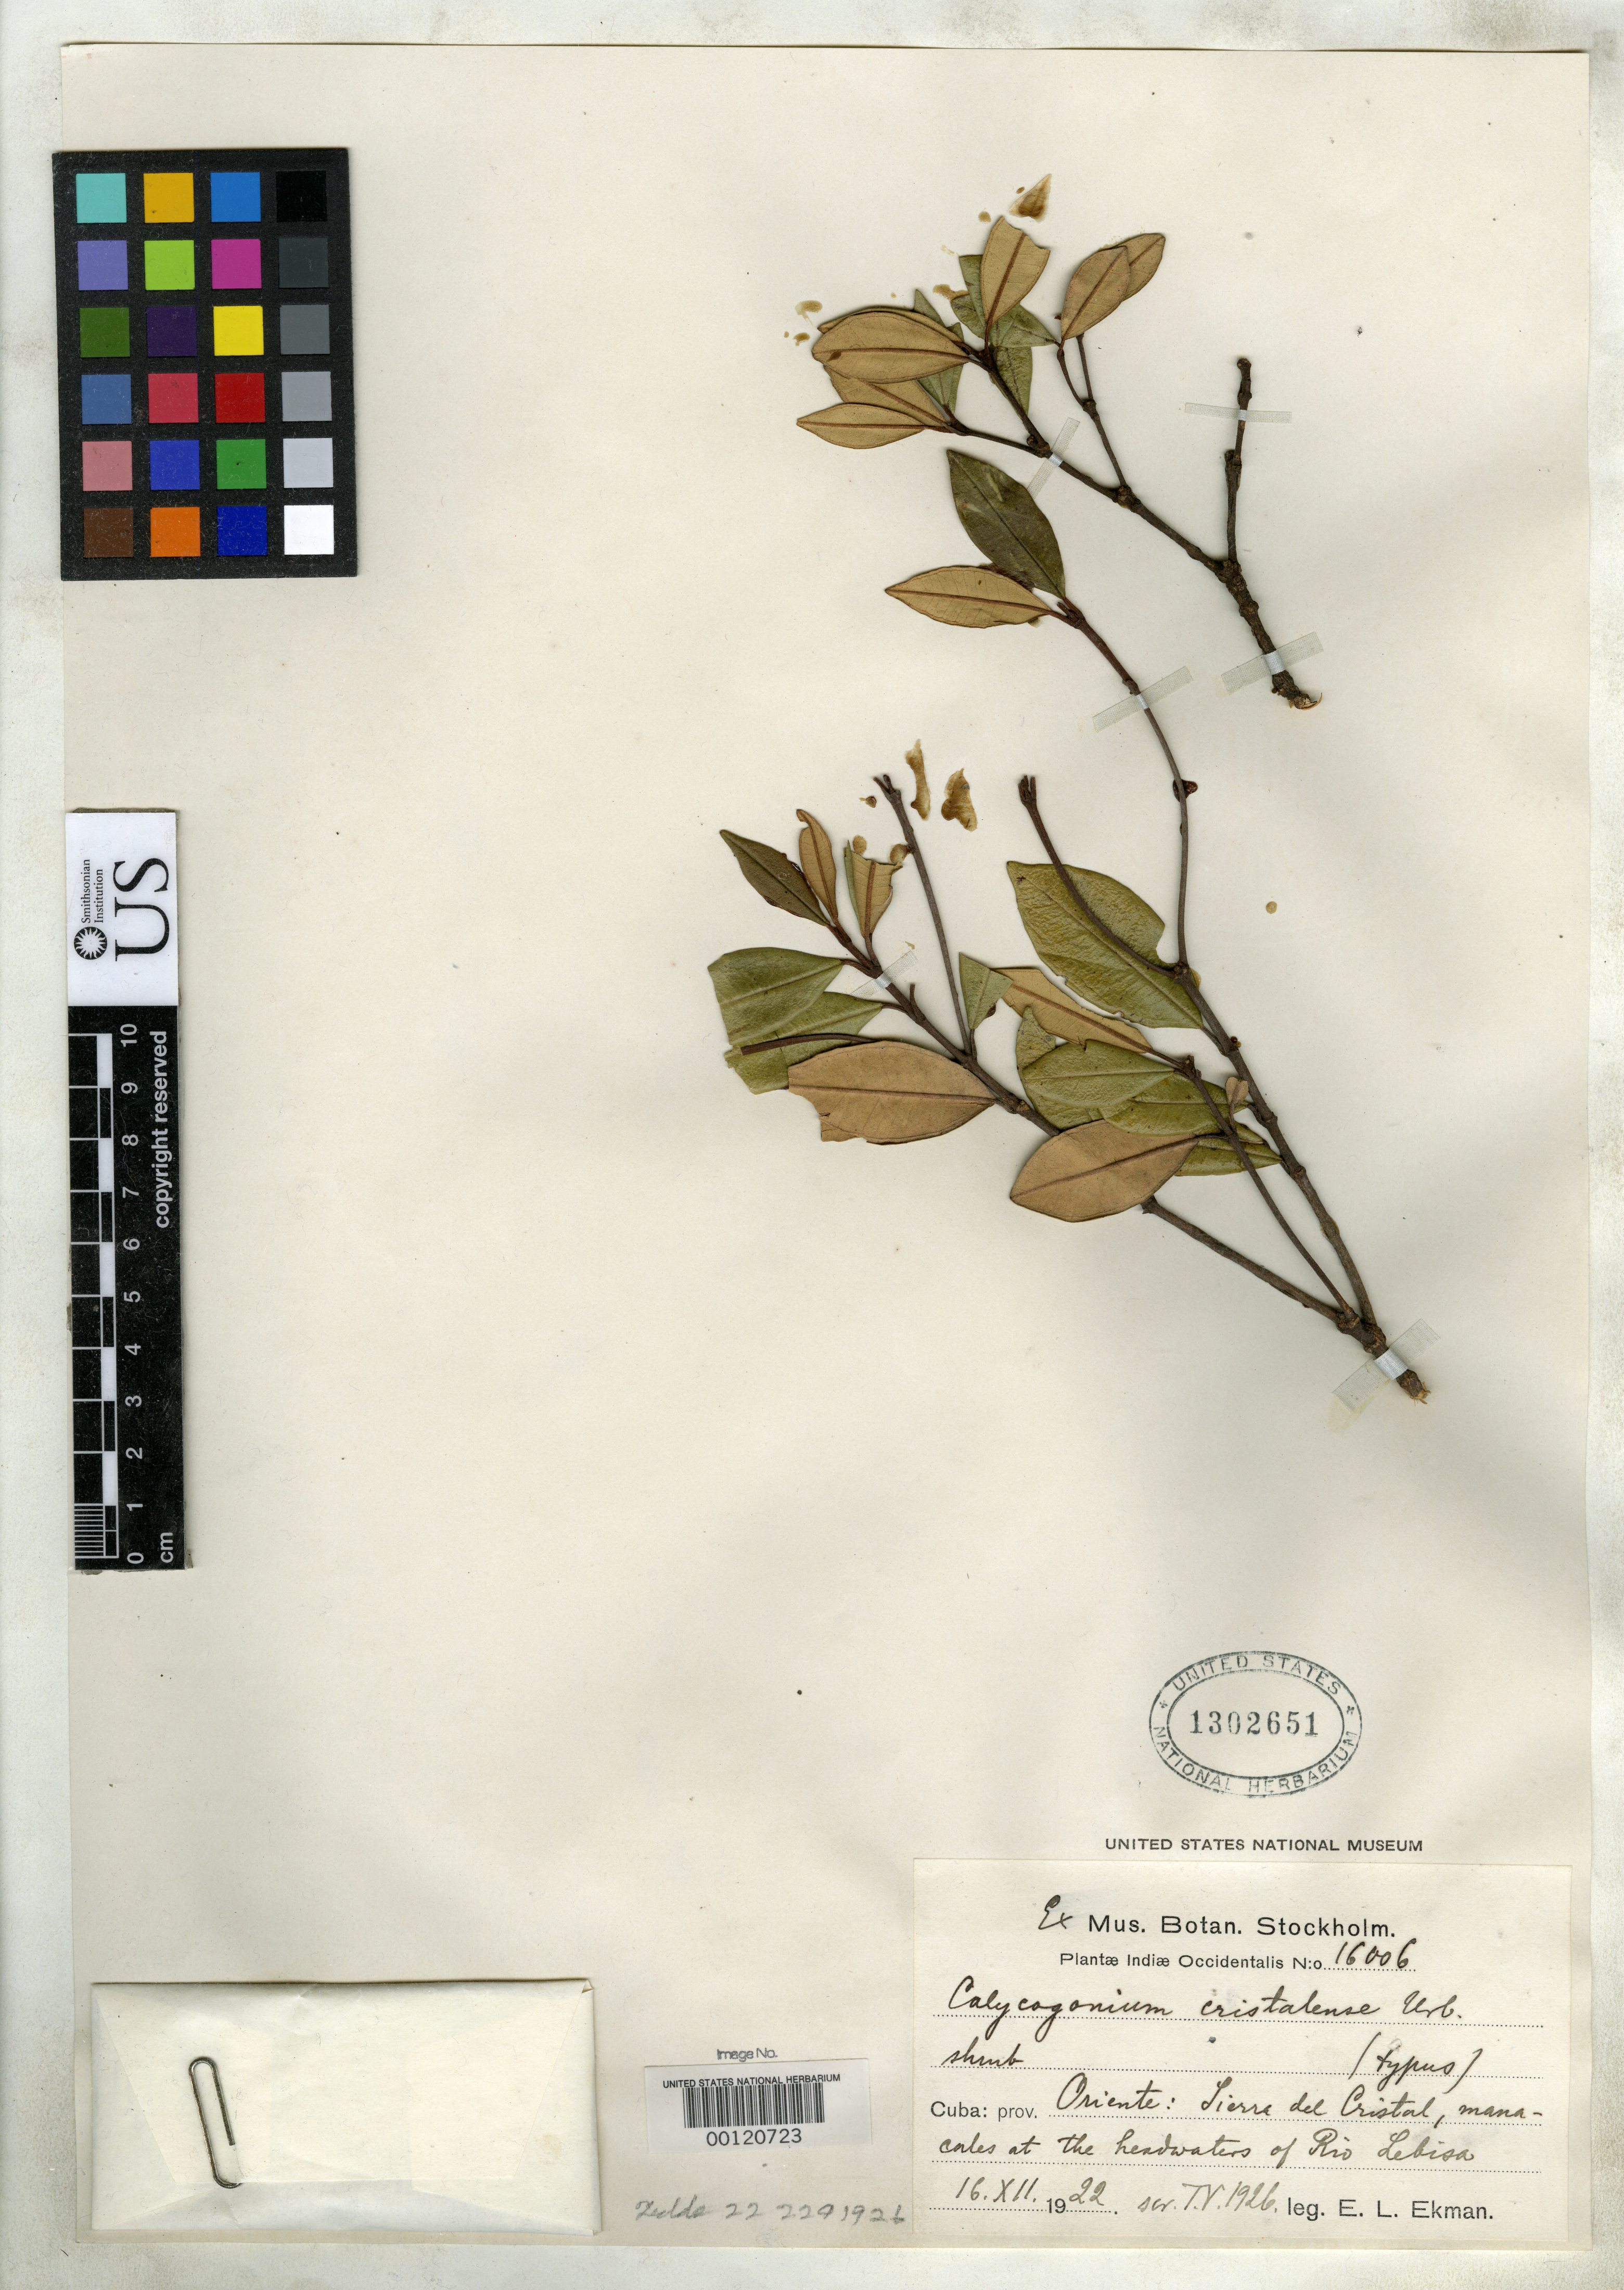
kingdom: Plantae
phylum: Tracheophyta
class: Magnoliopsida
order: Myrtales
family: Melastomataceae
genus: Calycogonium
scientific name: Calycogonium cristalense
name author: Urb.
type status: Isotype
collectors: E. L. Ekman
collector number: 16006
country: Cuba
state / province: Oriente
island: Greater Antilles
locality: Sierra del Cristal in manacales ad Rio Lebisa.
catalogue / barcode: US 1302651